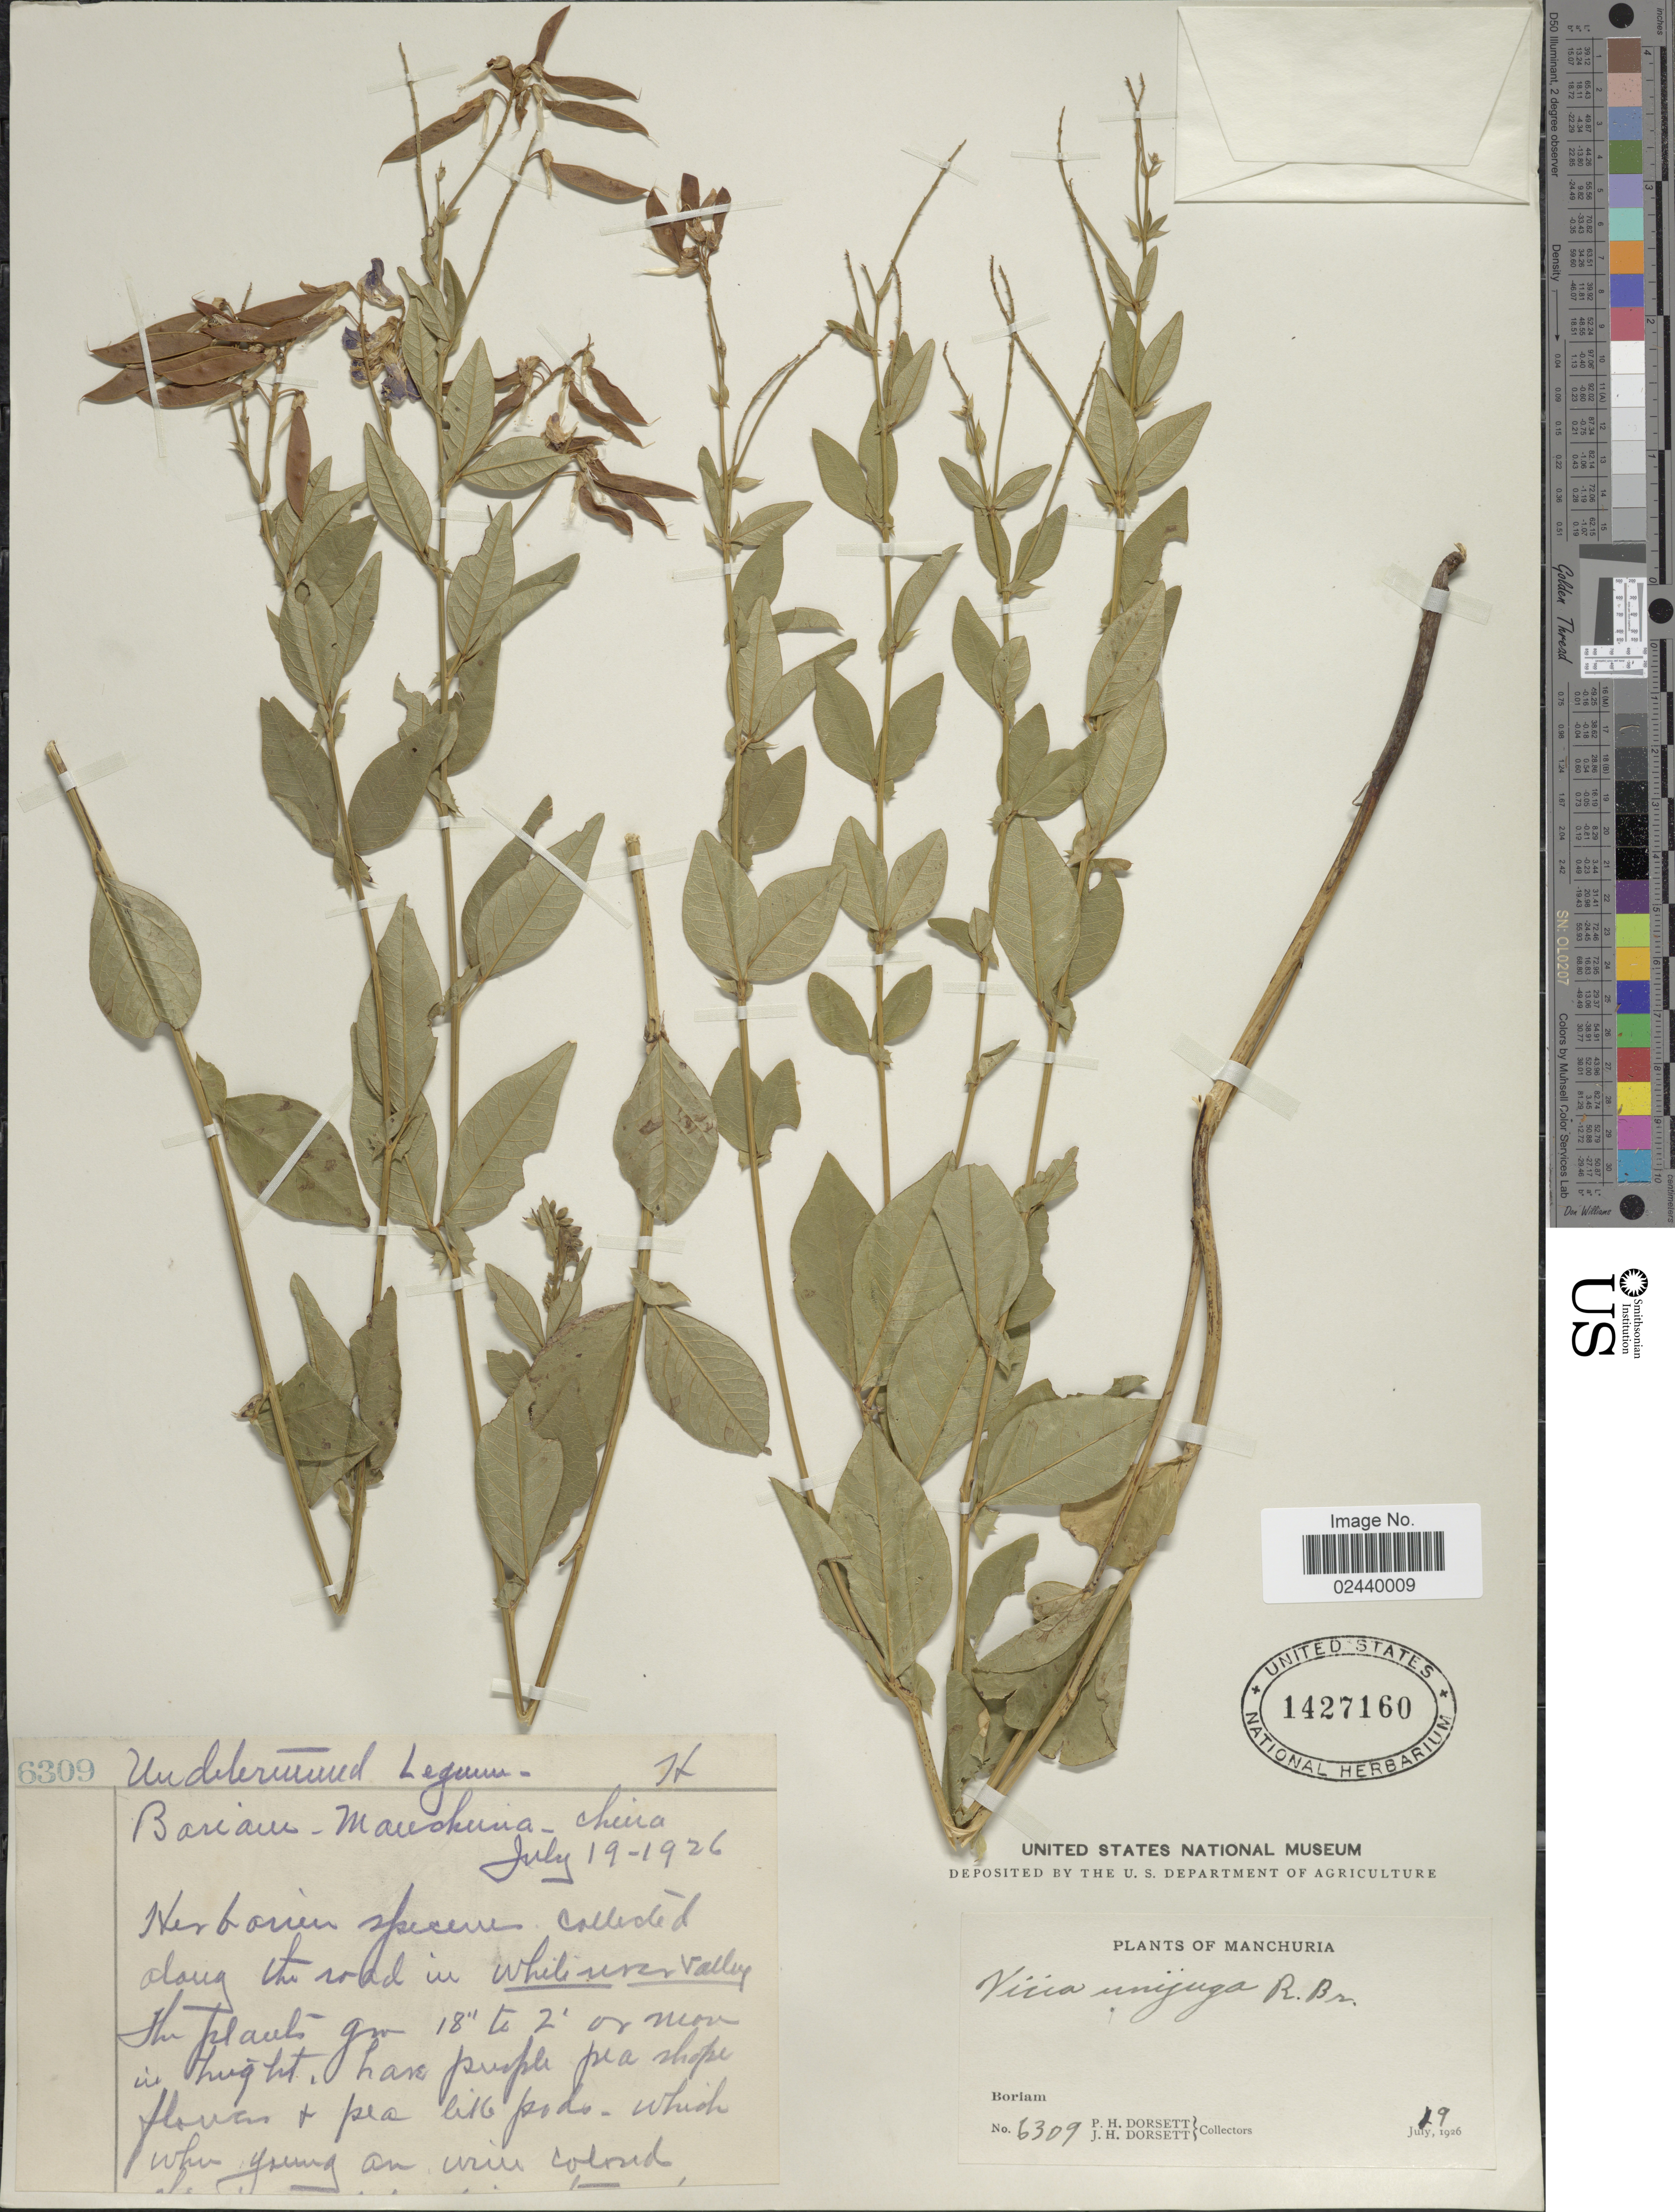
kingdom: Plantae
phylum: Tracheophyta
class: Magnoliopsida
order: Fabales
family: Fabaceae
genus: Vicia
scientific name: Vicia unijuga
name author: A. Braun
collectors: P. H. Dorsett & W. J. Morse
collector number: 6309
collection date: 1926-07-19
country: China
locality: Manchuria, Boriam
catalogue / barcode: US 1427160